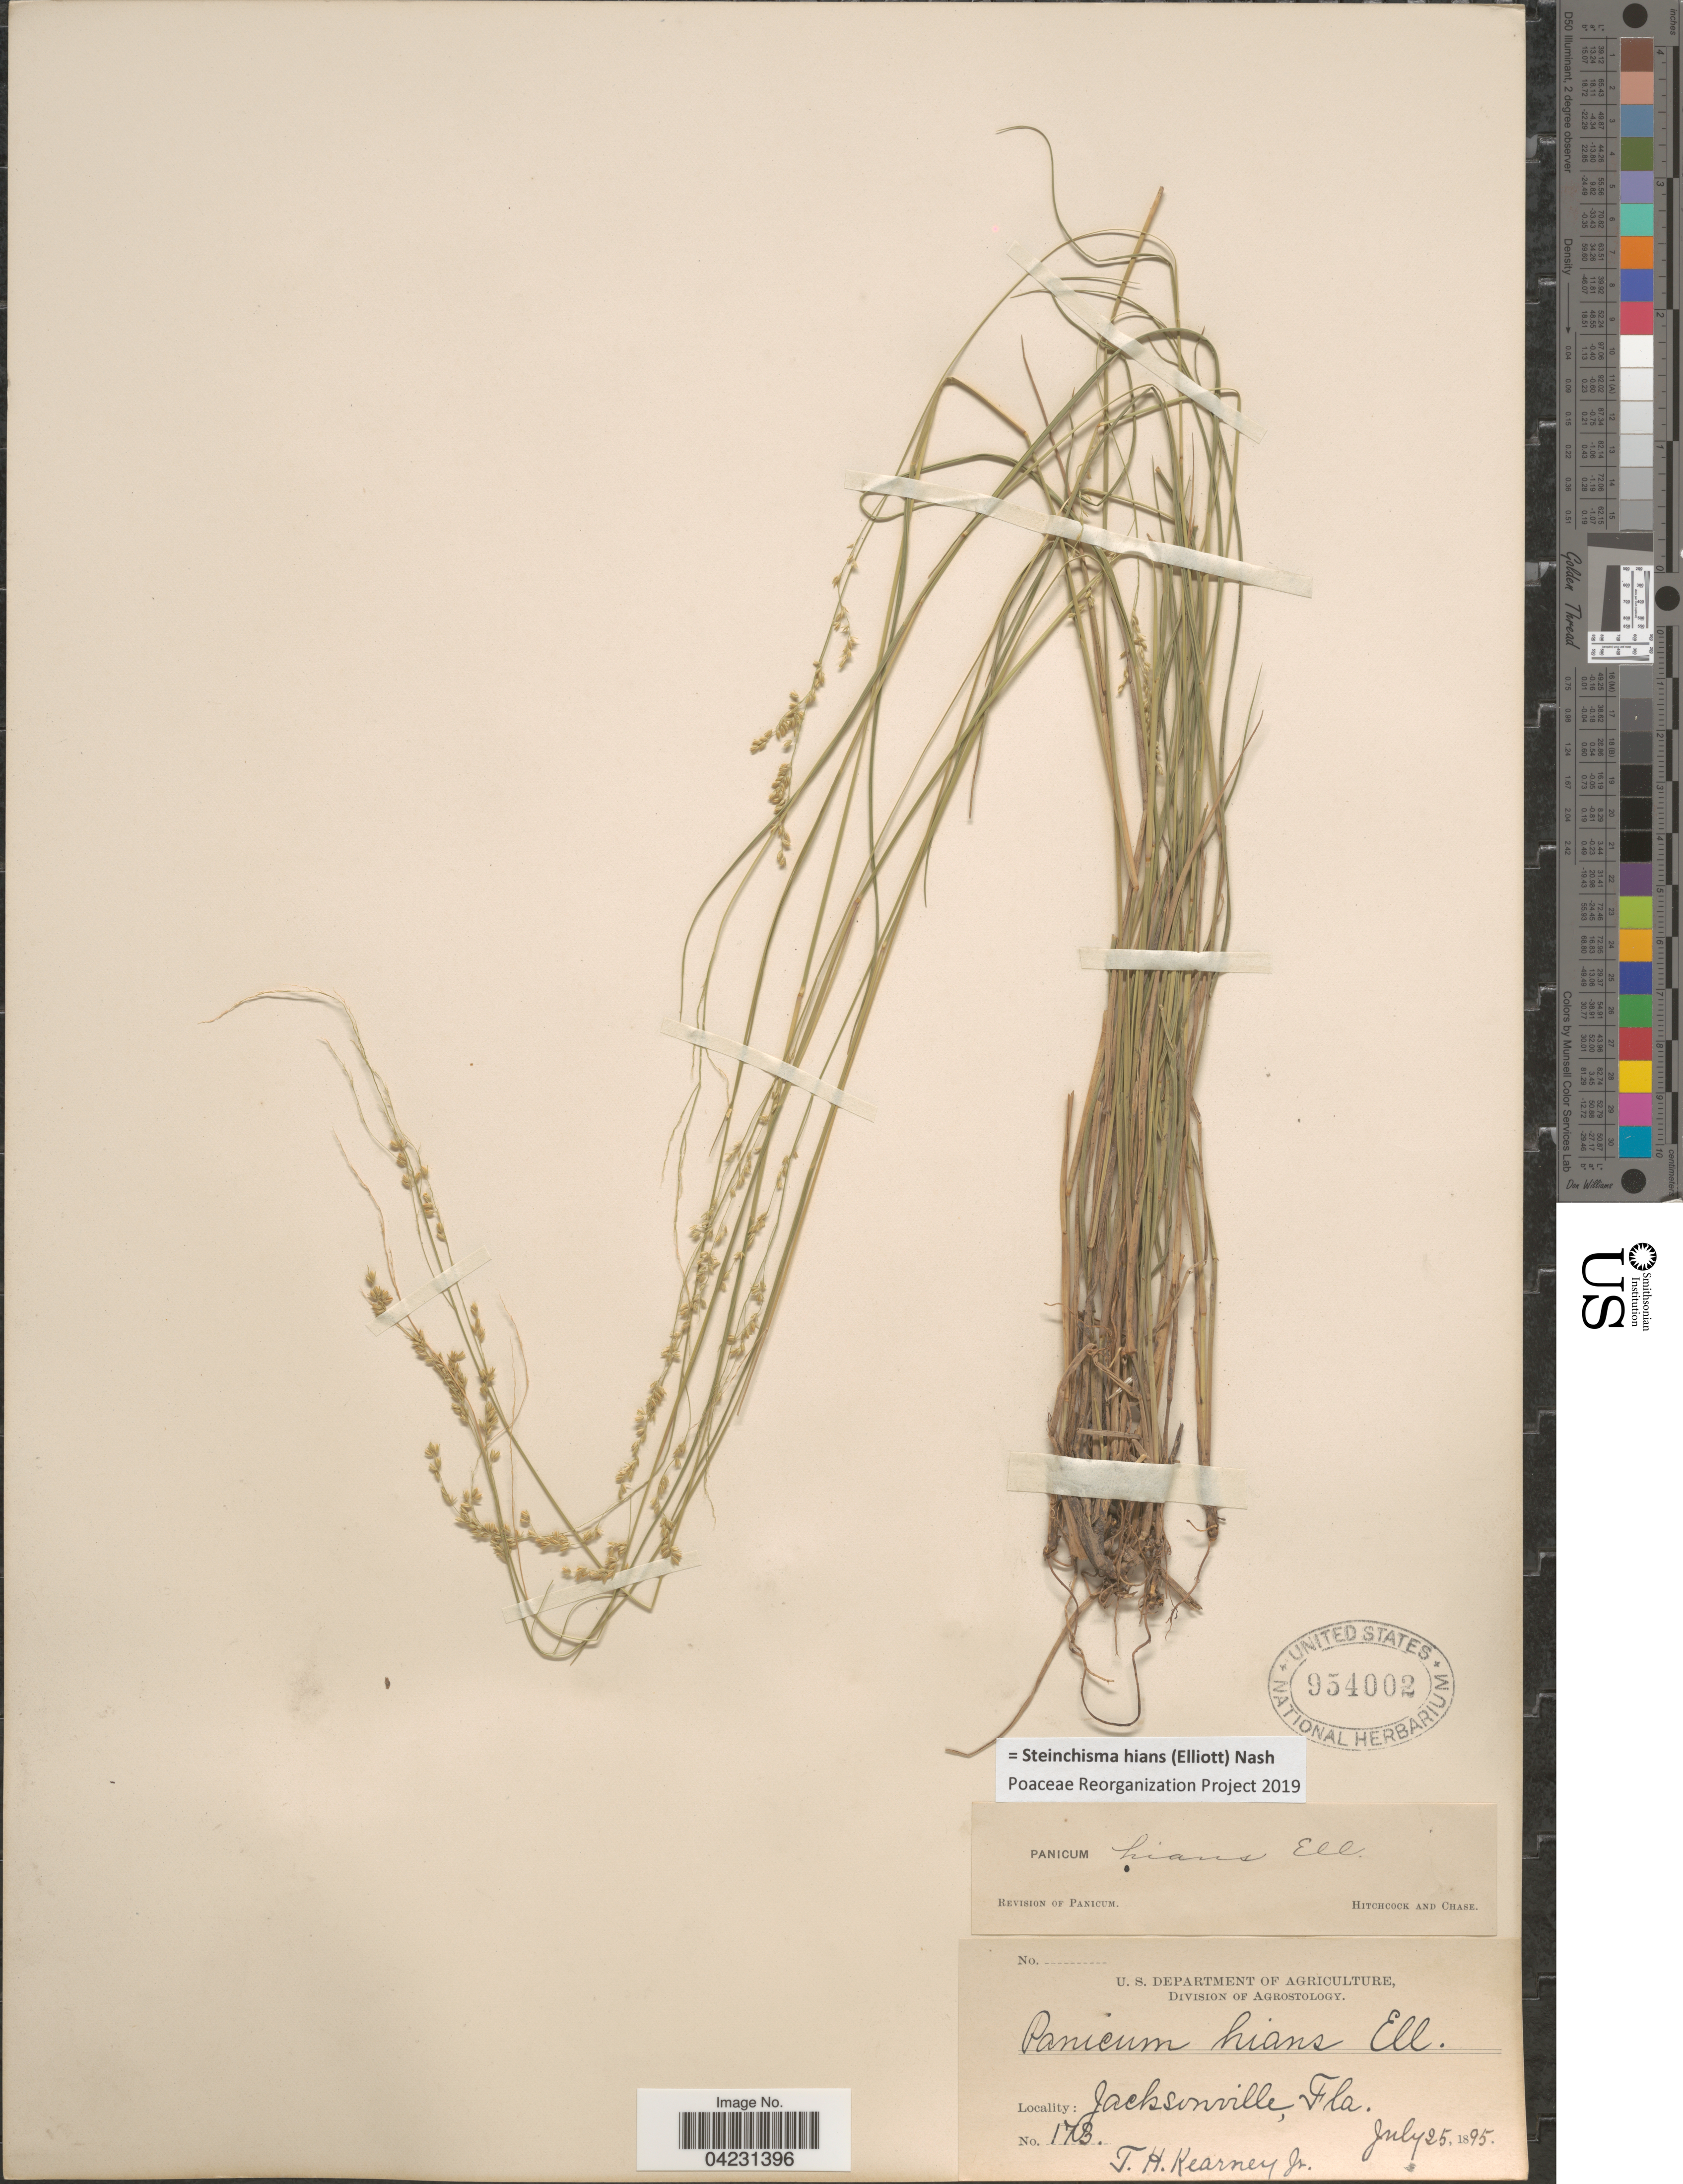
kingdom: Plantae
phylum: Tracheophyta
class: Liliopsida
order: Poales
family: Poaceae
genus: Steinchisma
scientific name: Steinchisma hians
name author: (Elliott) Nash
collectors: T. H. Kearney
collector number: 173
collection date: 1895-07-25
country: United States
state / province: Florida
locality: Jacksonville.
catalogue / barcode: US 954002